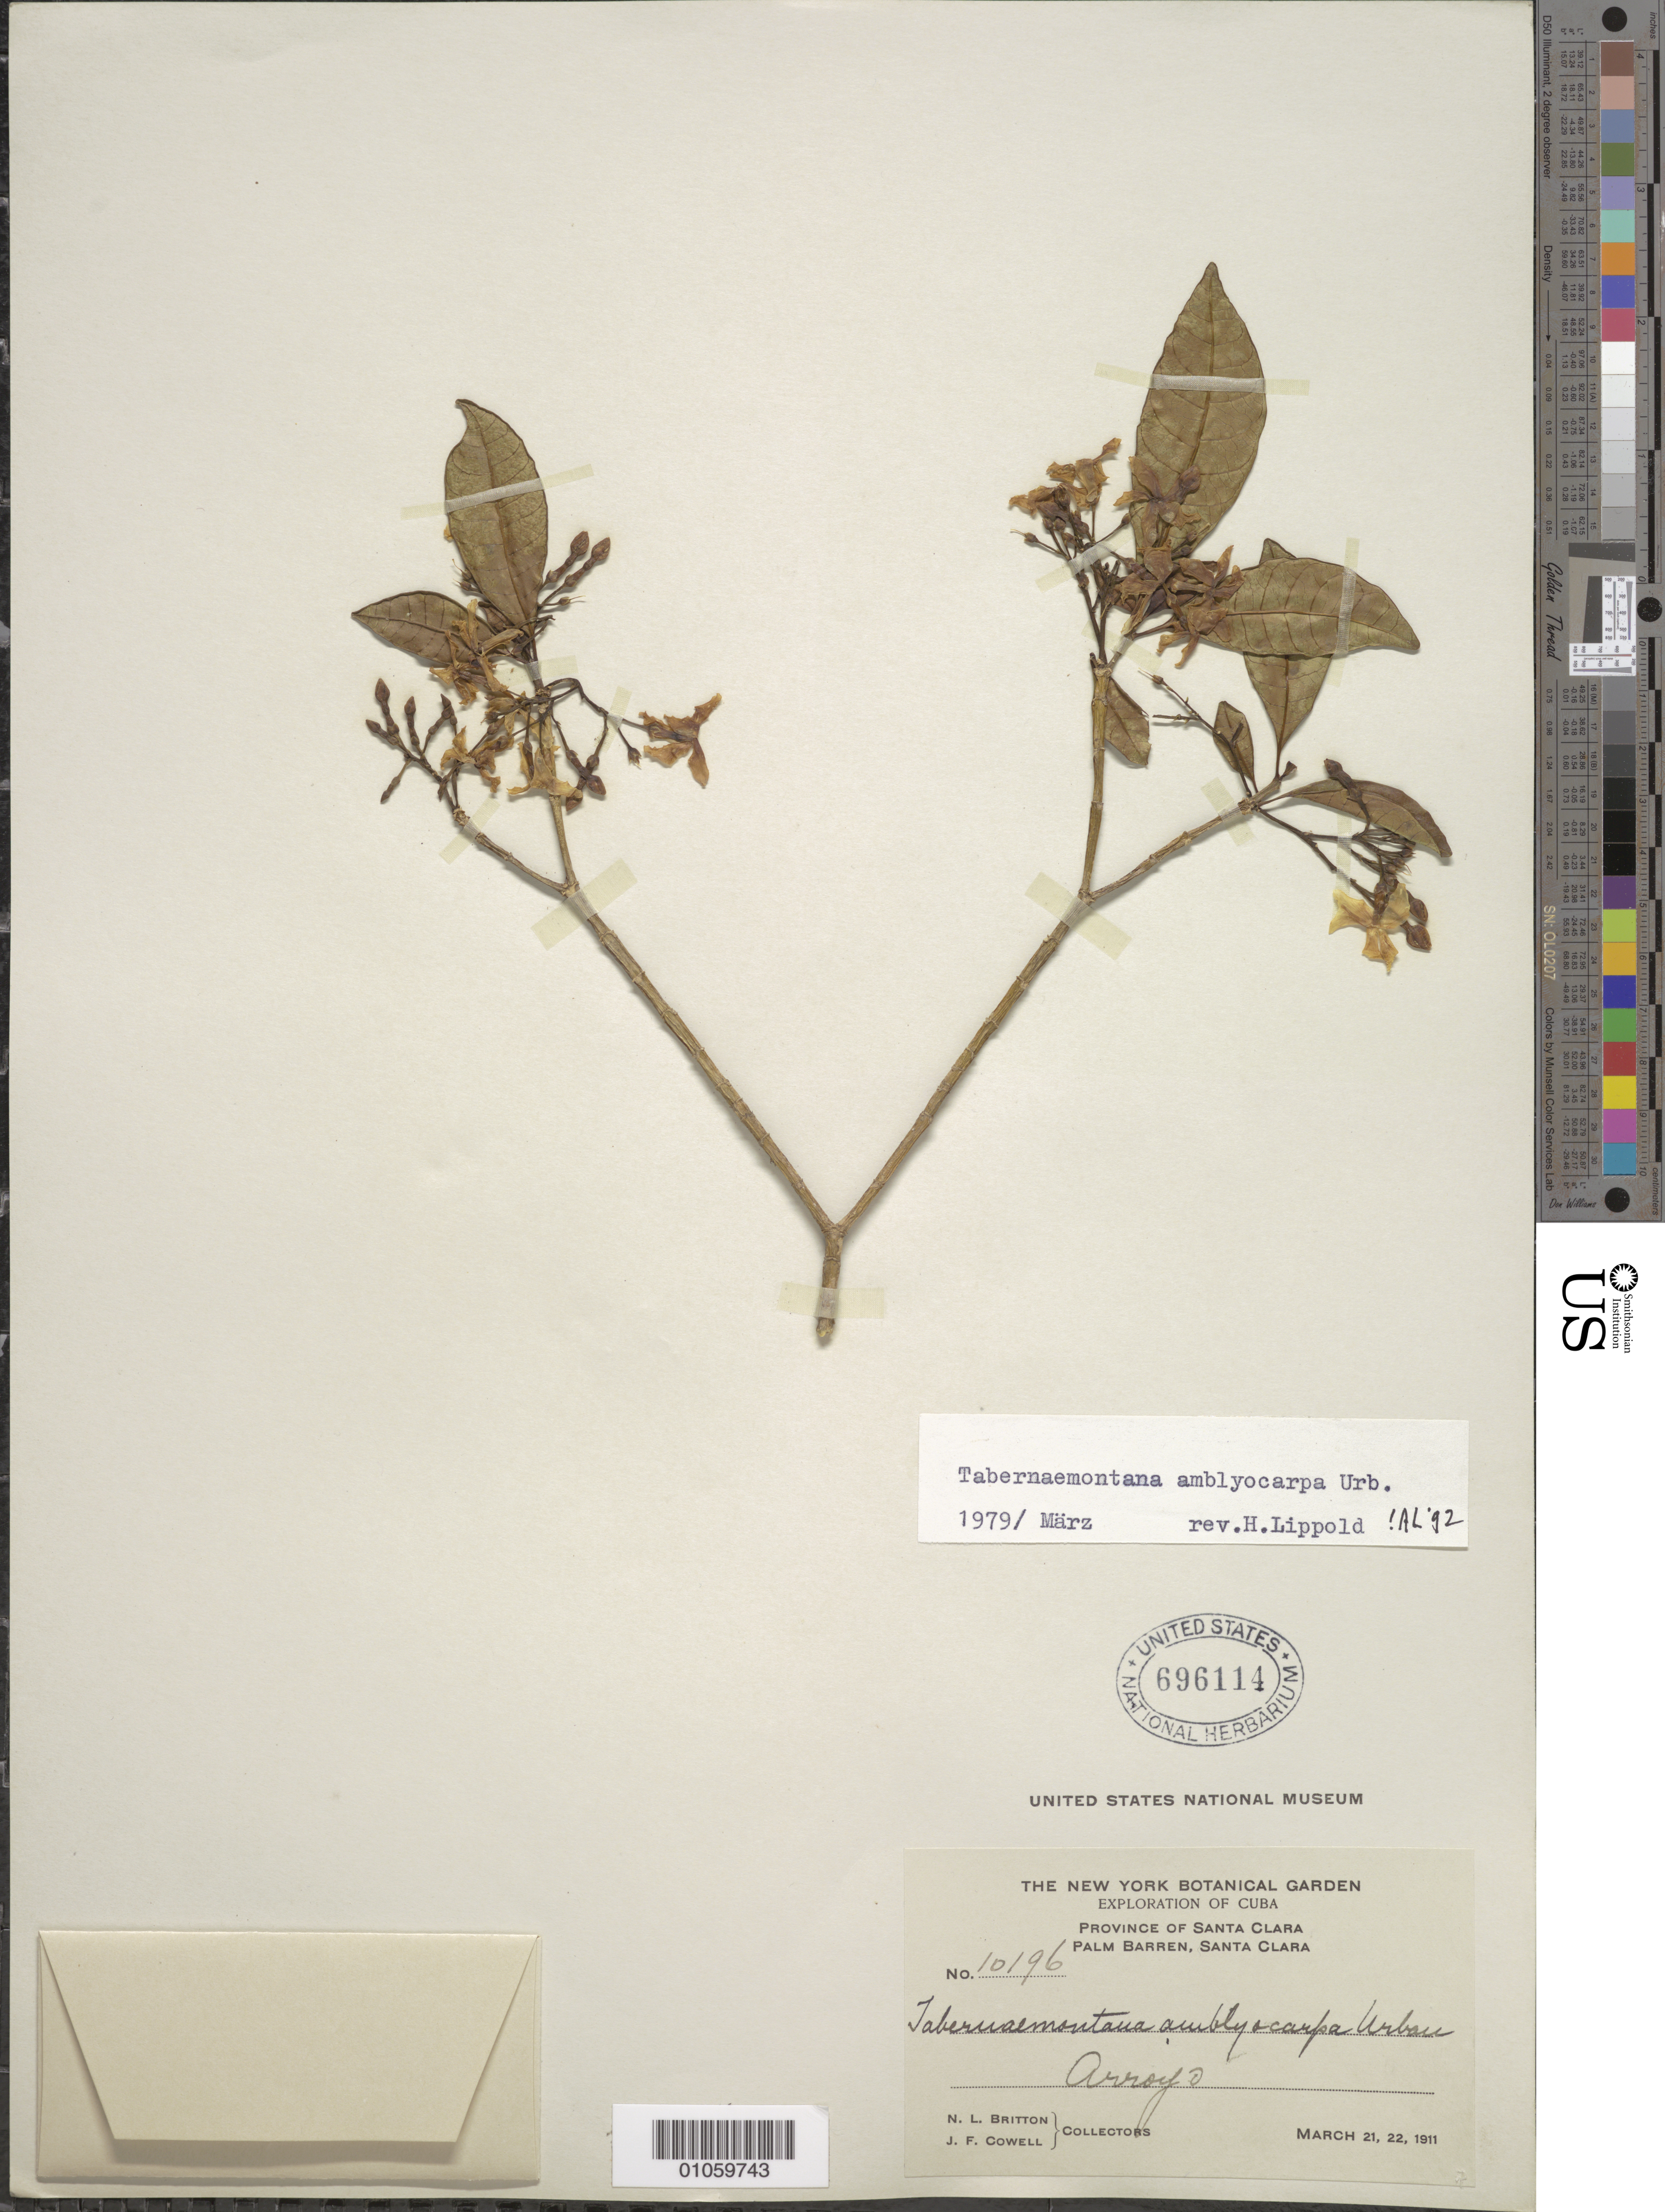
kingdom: Plantae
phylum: Tracheophyta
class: Magnoliopsida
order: Gentianales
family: Apocynaceae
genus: Tabernaemontana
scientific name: Tabernaemontana amblyocarpa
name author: Urb.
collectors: N. Britton & J. F. Cowell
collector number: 10196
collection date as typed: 21 Mar 1911 to 22 Mar 1911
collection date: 1911-03-21/1911-03-22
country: Cuba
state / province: Villa Clara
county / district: Santa Clara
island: Cuba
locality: Palm Barren, Santa Clara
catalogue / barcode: US 696114